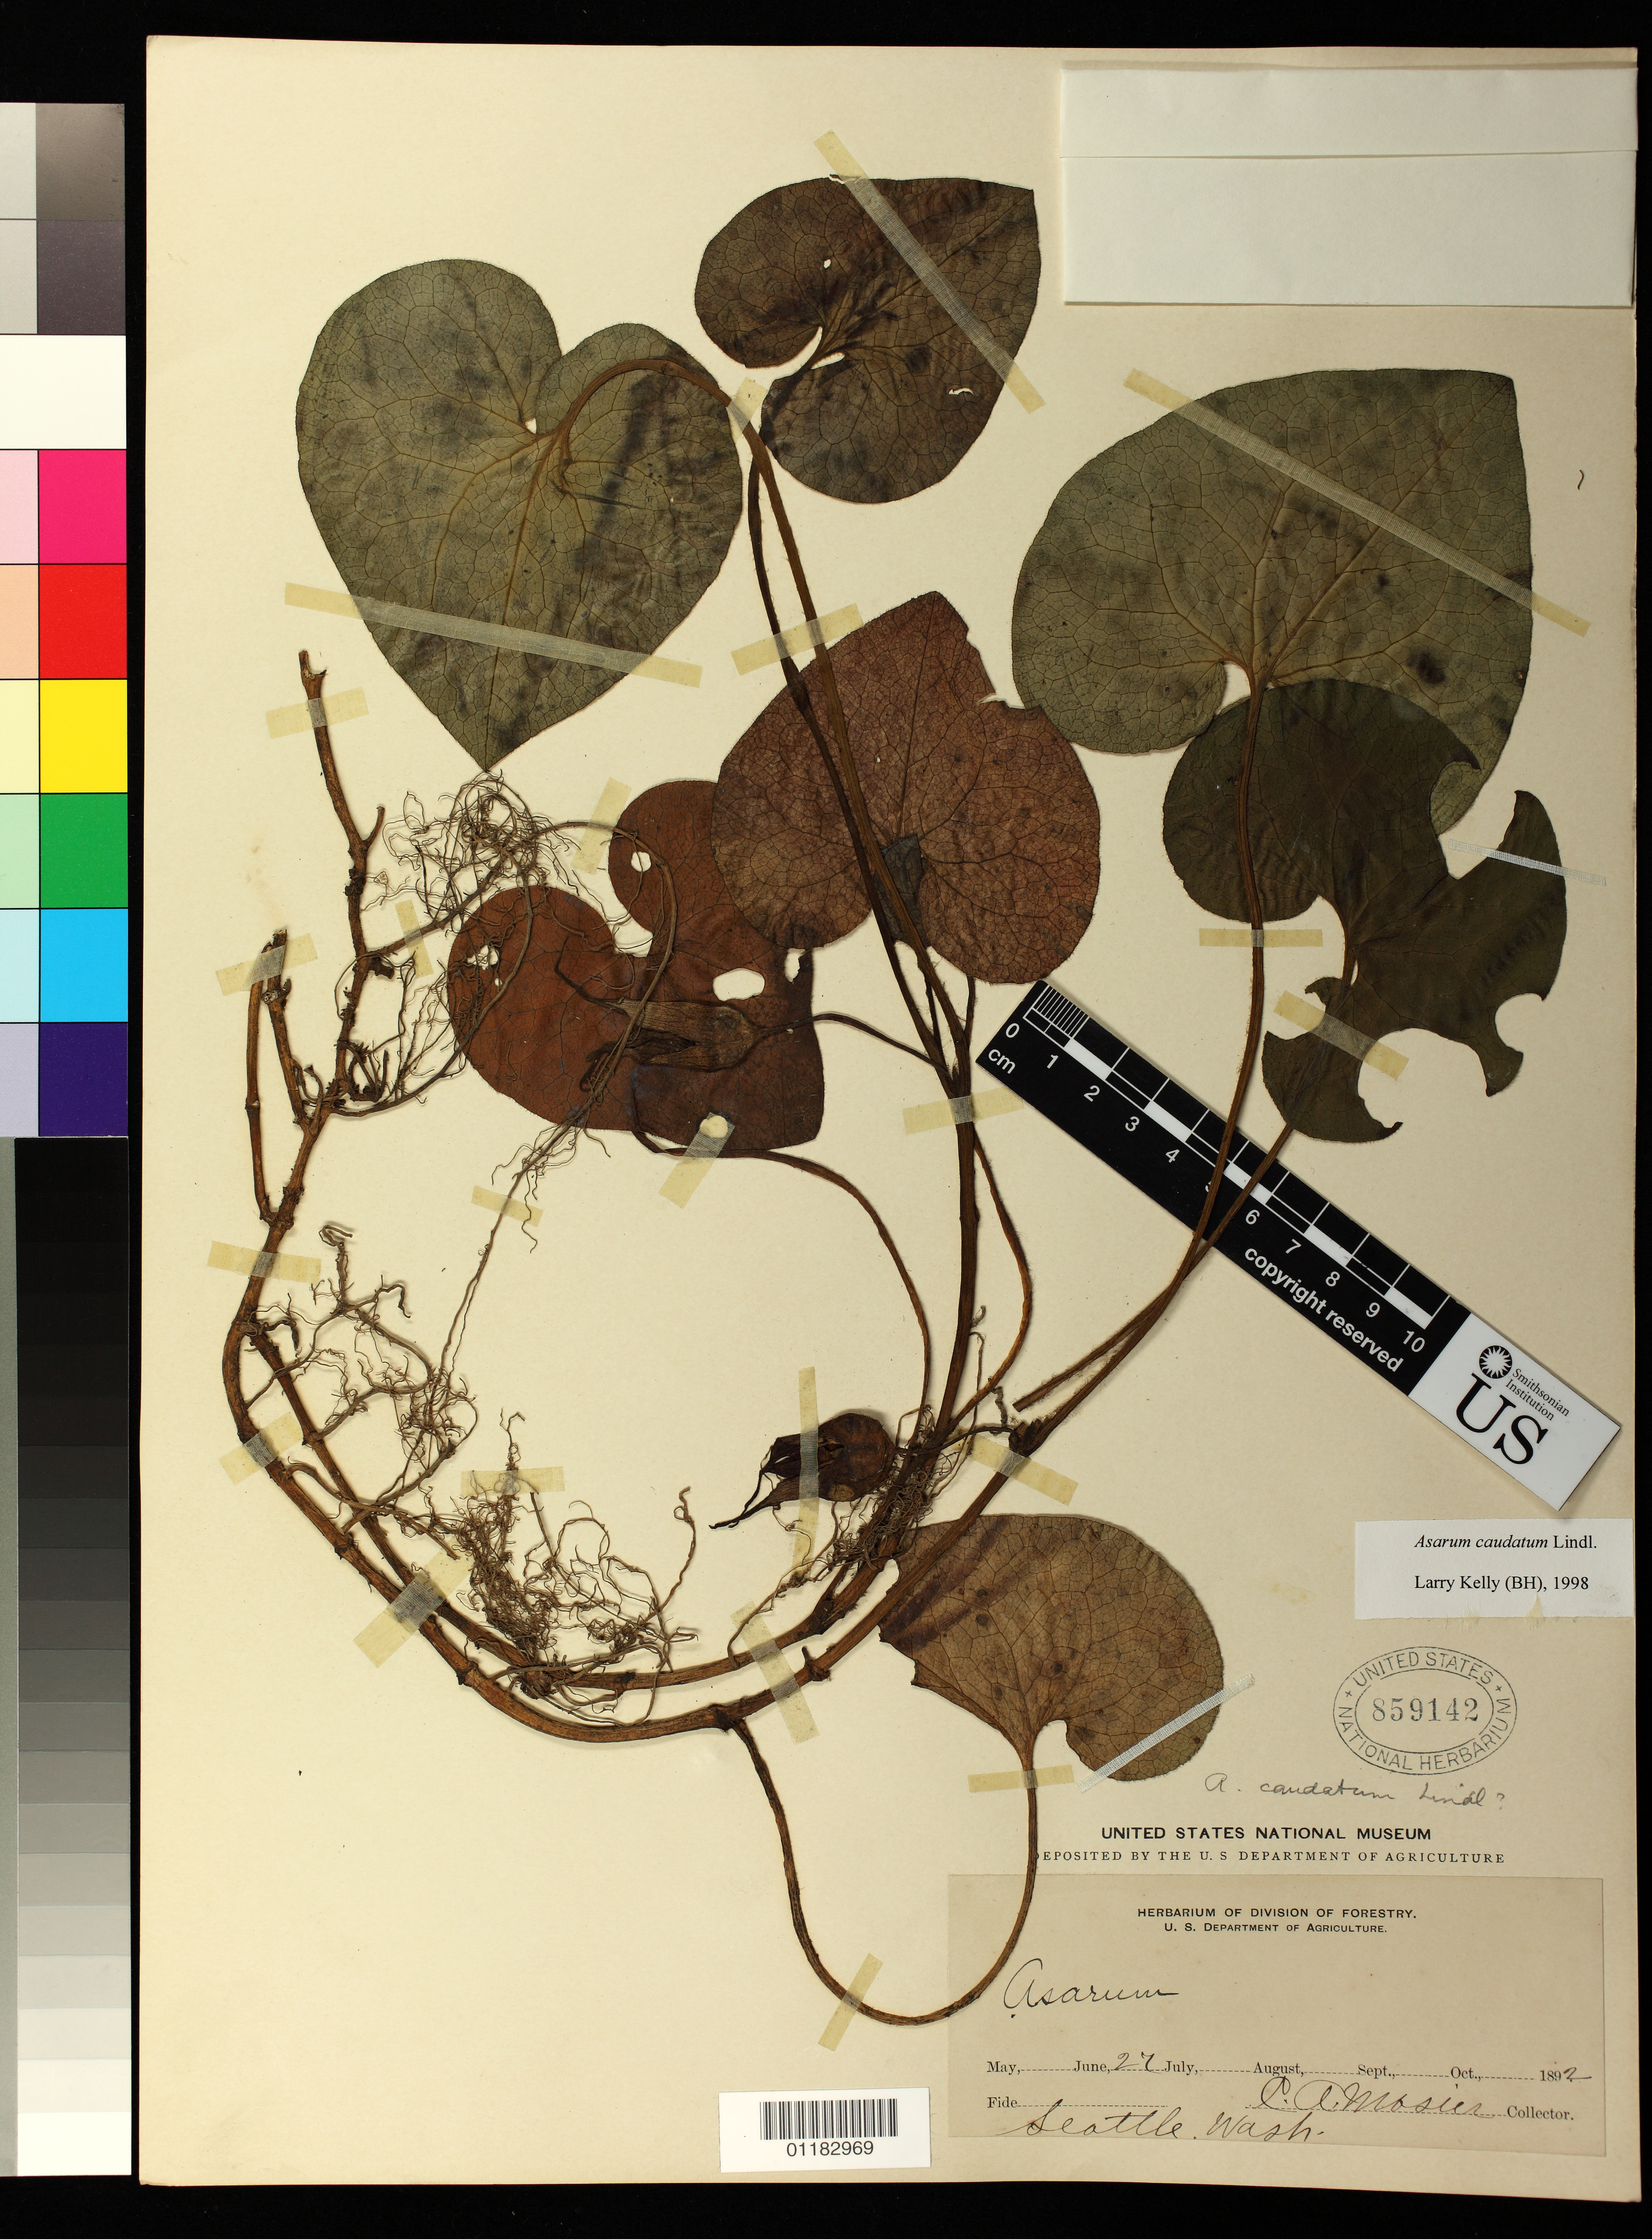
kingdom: Plantae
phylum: Tracheophyta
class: Magnoliopsida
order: Piperales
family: Aristolochiaceae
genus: Asarum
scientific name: Asarum canadense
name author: L.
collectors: C. Moiser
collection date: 1892-06-27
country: United States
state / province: Washington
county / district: King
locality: Seattle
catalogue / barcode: US 859142